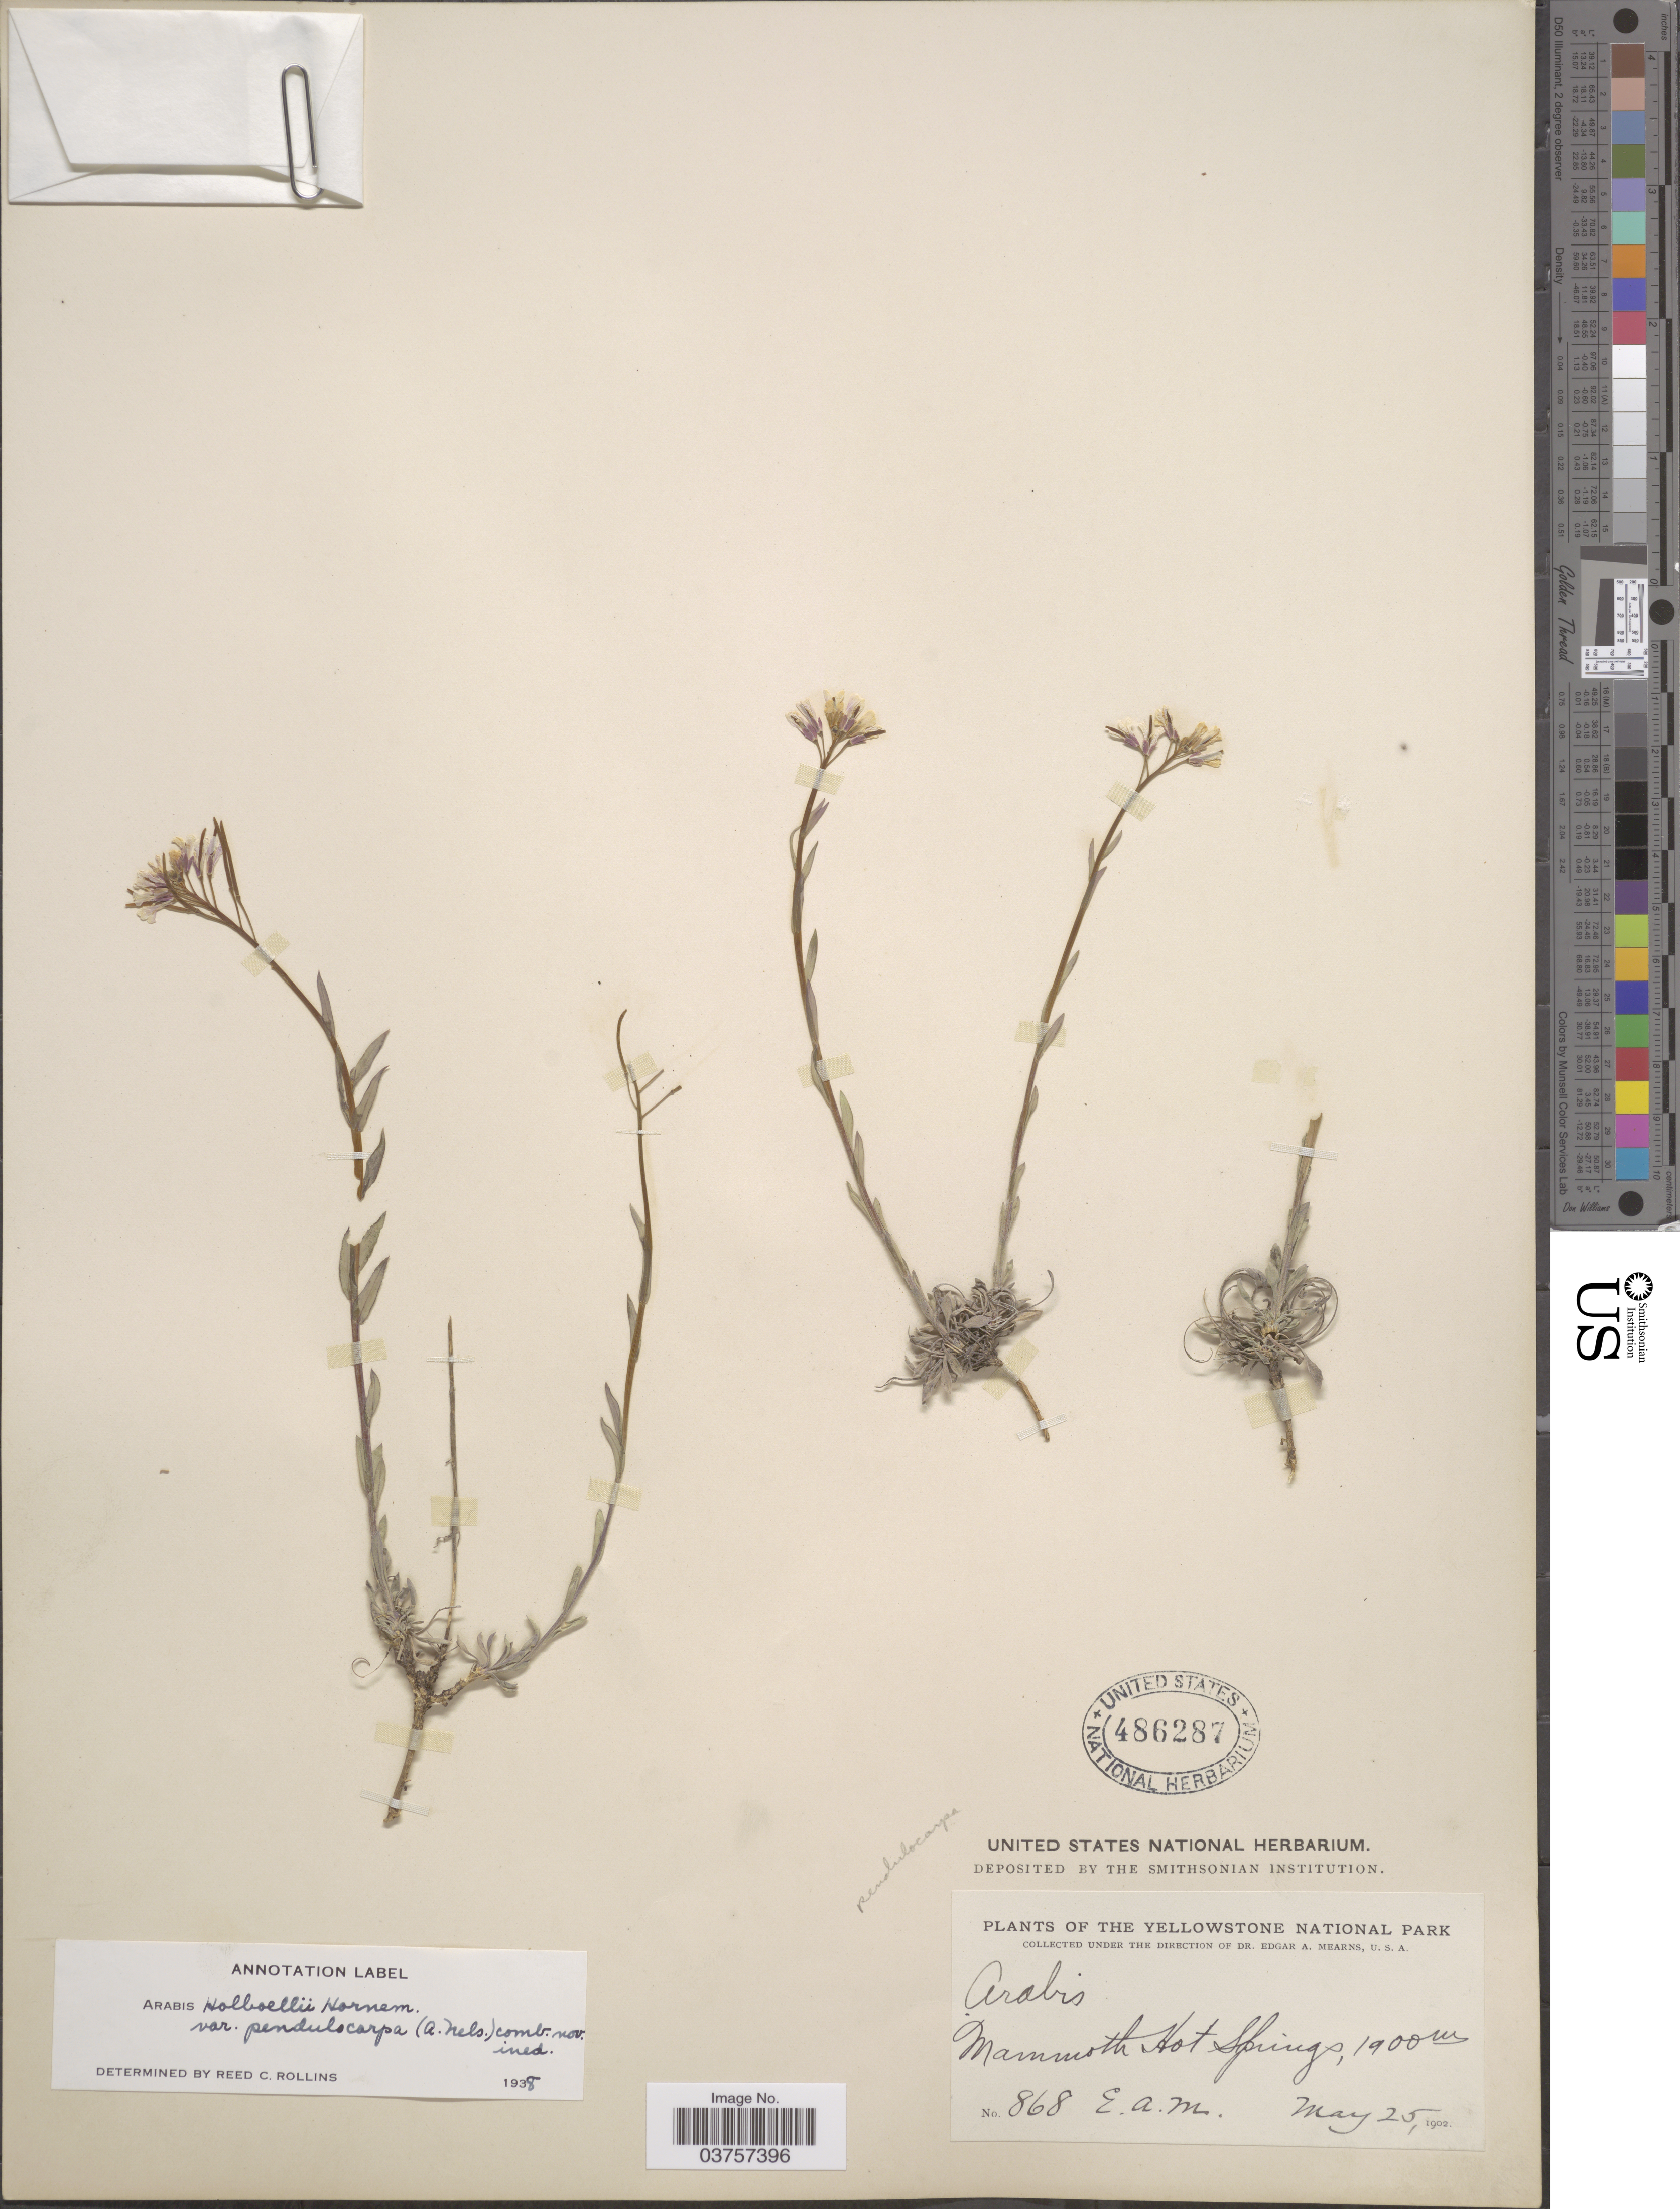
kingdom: Plantae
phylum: Tracheophyta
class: Magnoliopsida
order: Brassicales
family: Brassicaceae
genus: Arabis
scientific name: Arabis holboellii var. pendulocarpa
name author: (A. Nelson) Rollins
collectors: E. A. Mearns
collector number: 868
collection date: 1902-05-25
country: United States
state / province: Wyoming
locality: The Yellowstone National Park. Mammoth Hot Springs.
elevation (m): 1900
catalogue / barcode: US 486287